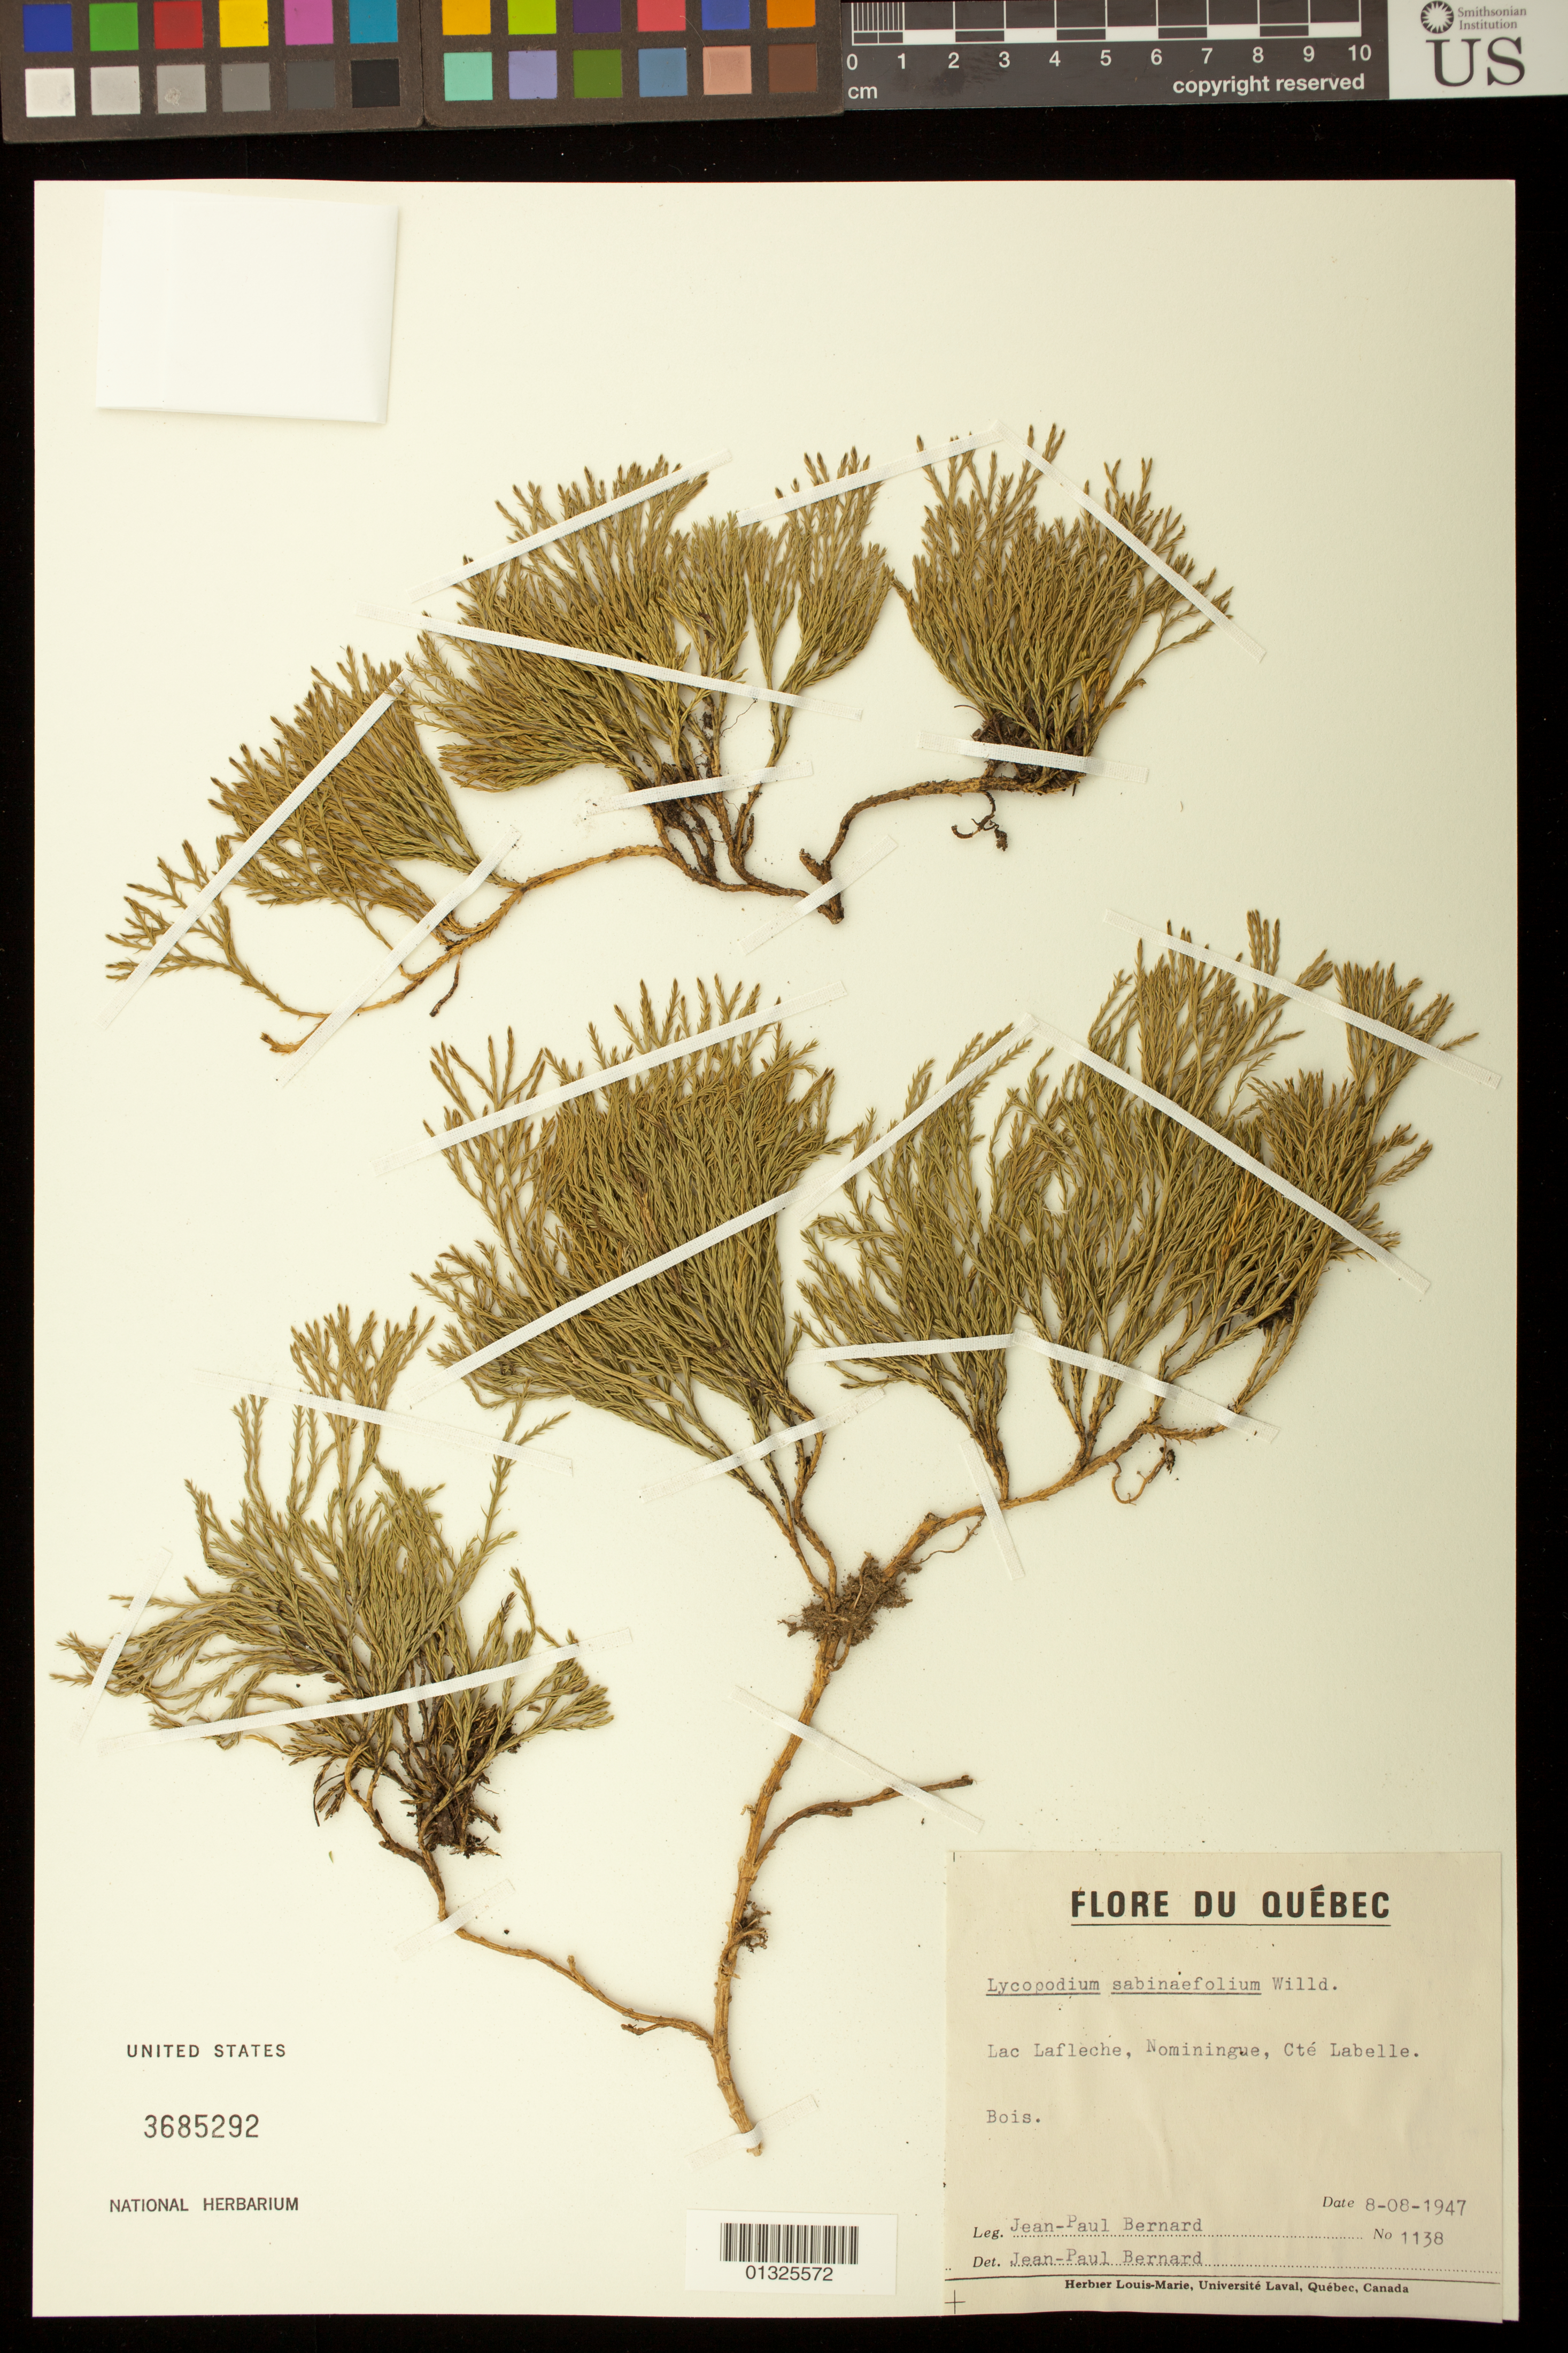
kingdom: Plantae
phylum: Tracheophyta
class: Lycopodiopsida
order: Lycopodiales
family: Lycopodiaceae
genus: Diphasiastrum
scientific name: Diphasiastrum x sabinifolium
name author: (Willd.) Holub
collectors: J.-P. Bernard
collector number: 1138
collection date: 1947-08-08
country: Canada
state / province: Quebec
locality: Lac Laflèche, Nominingue, Cté Labelle.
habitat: Bois.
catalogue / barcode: US 3685292